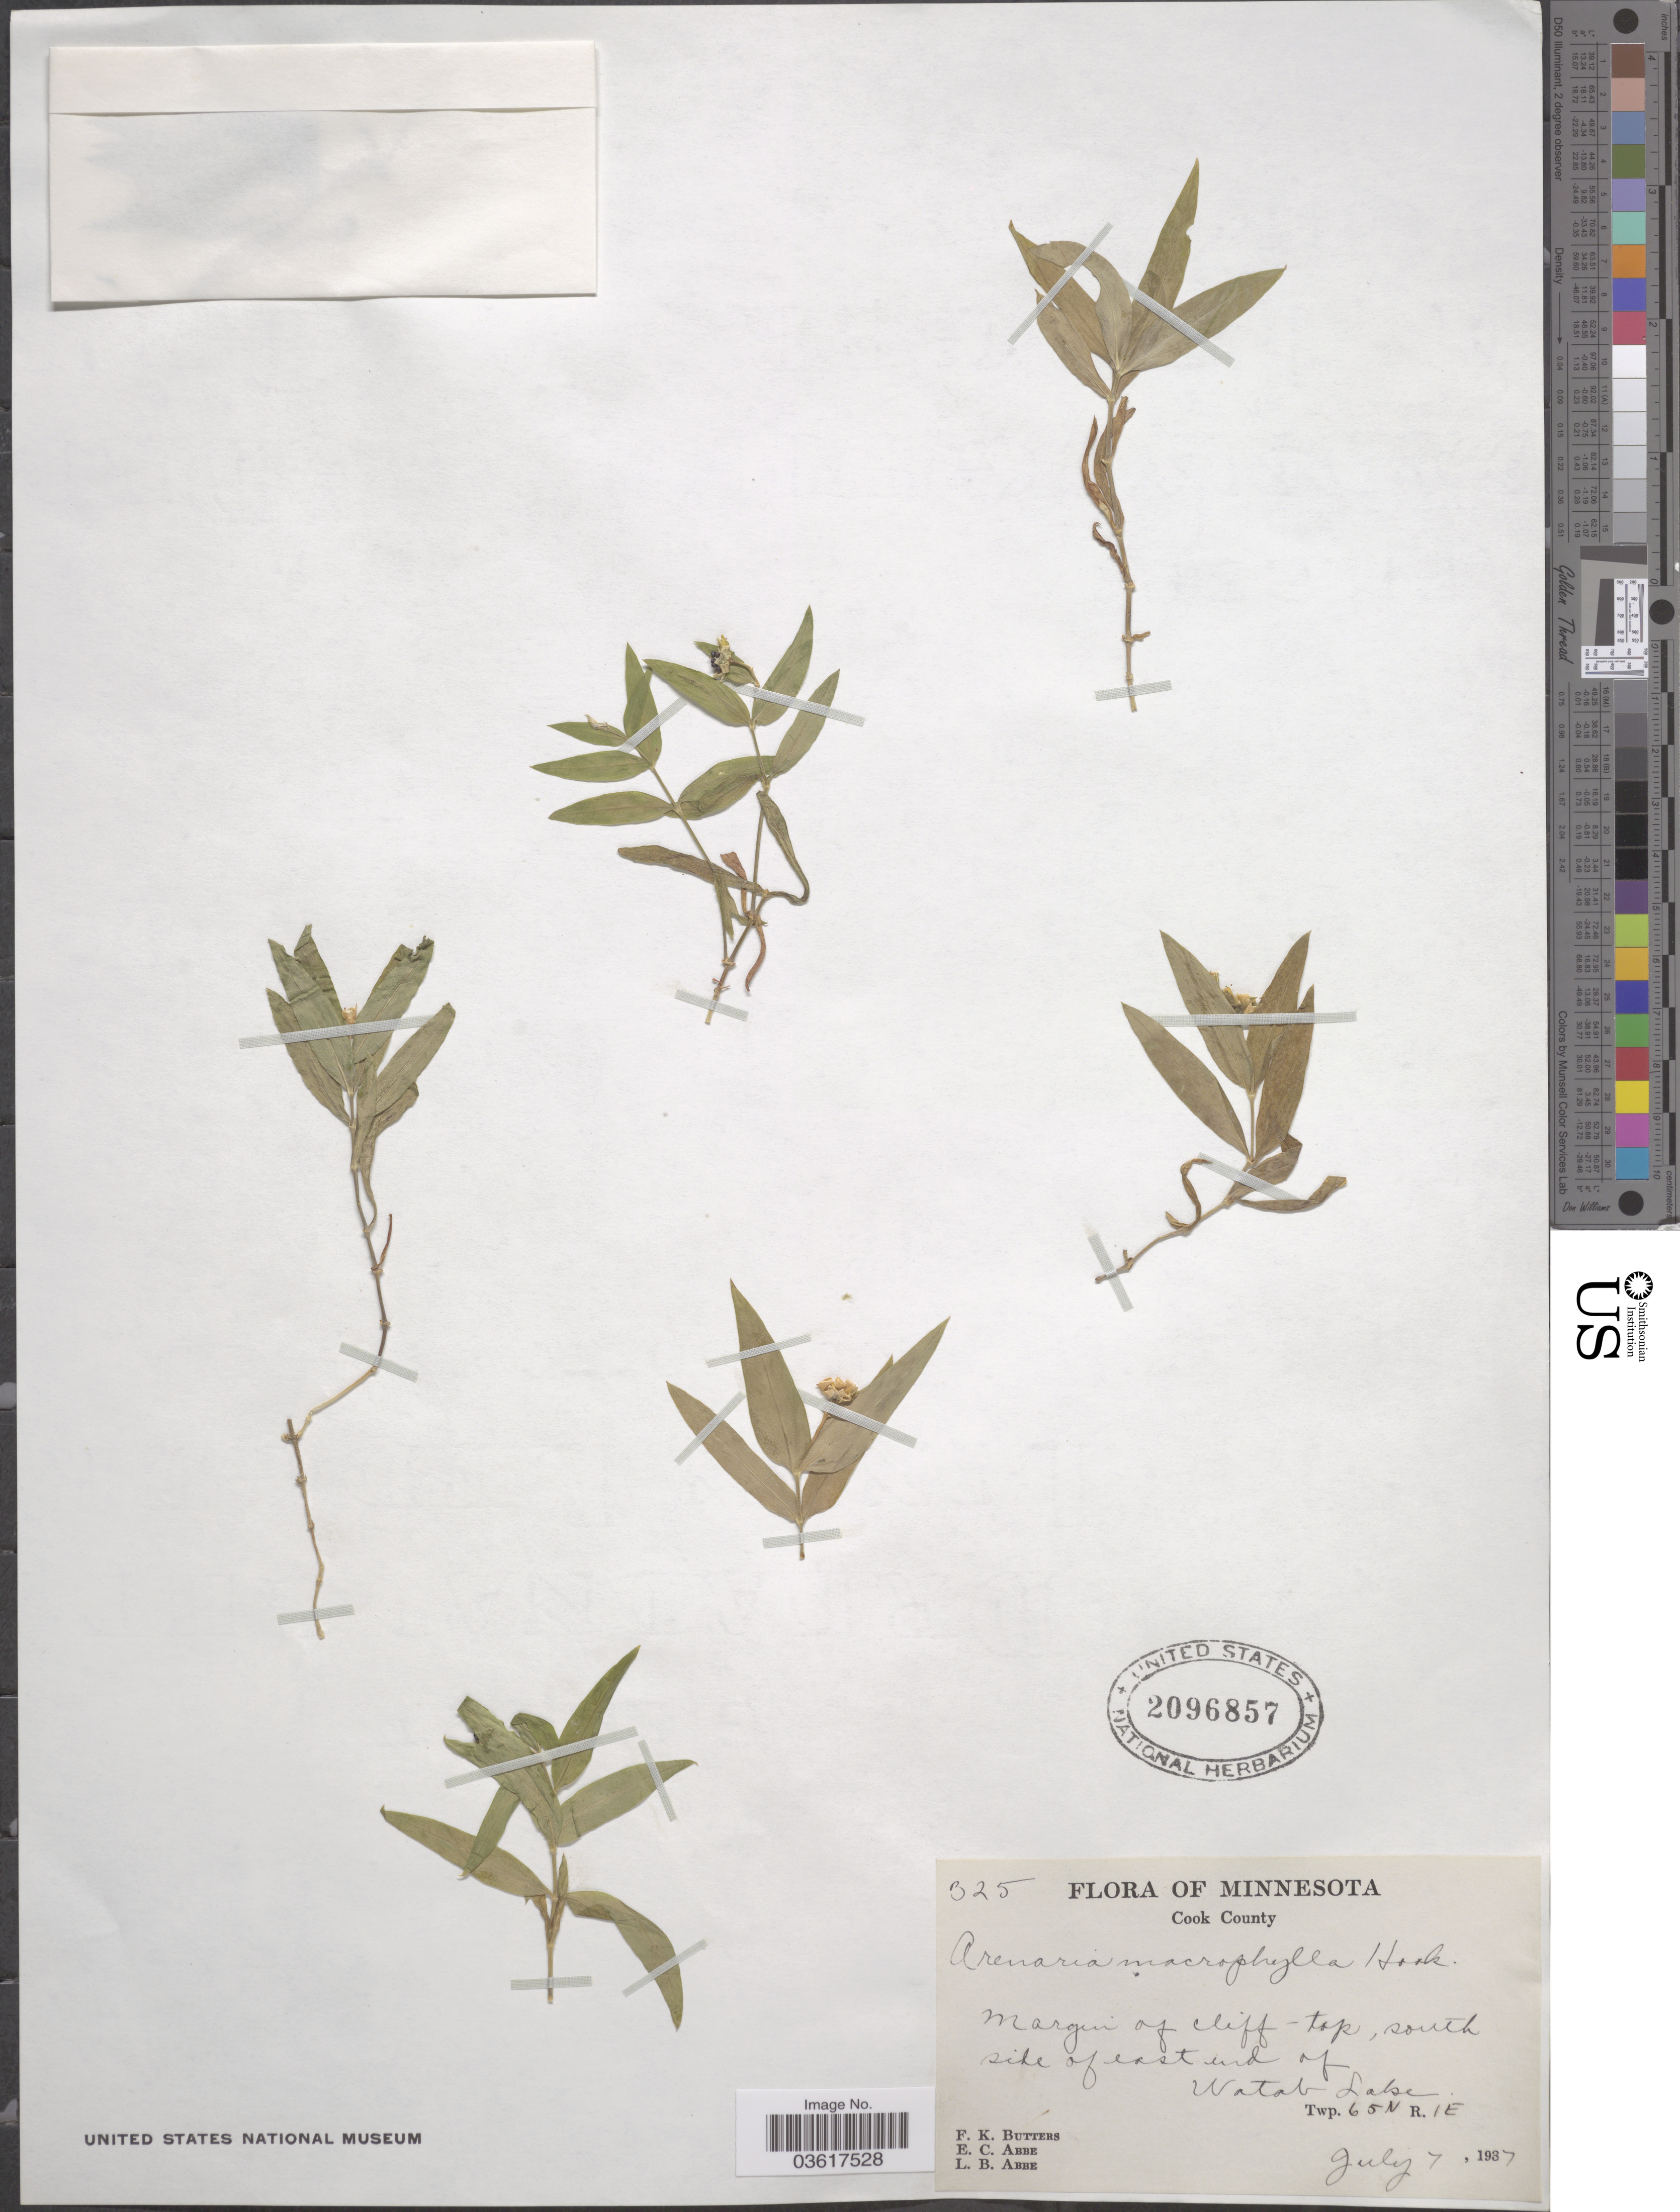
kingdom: Plantae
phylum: Tracheophyta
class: Magnoliopsida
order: Caryophyllales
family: Caryophyllaceae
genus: Moehringia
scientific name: Moehringia macrophylla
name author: (Hook.) Fenzl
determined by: Strong, Mark T., (BOT), Smithsonian Institution - National Museum of Natural History (UNITED STATES)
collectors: F. K. Butters, E. C. Abbe & L. B. Abbe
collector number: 325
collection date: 1937-07-07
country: United States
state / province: Minnesota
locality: Cook County. Margin of cliff-top, south side of east end of Watab Lake. Twp. 65 N R. 1E.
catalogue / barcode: US 2096857